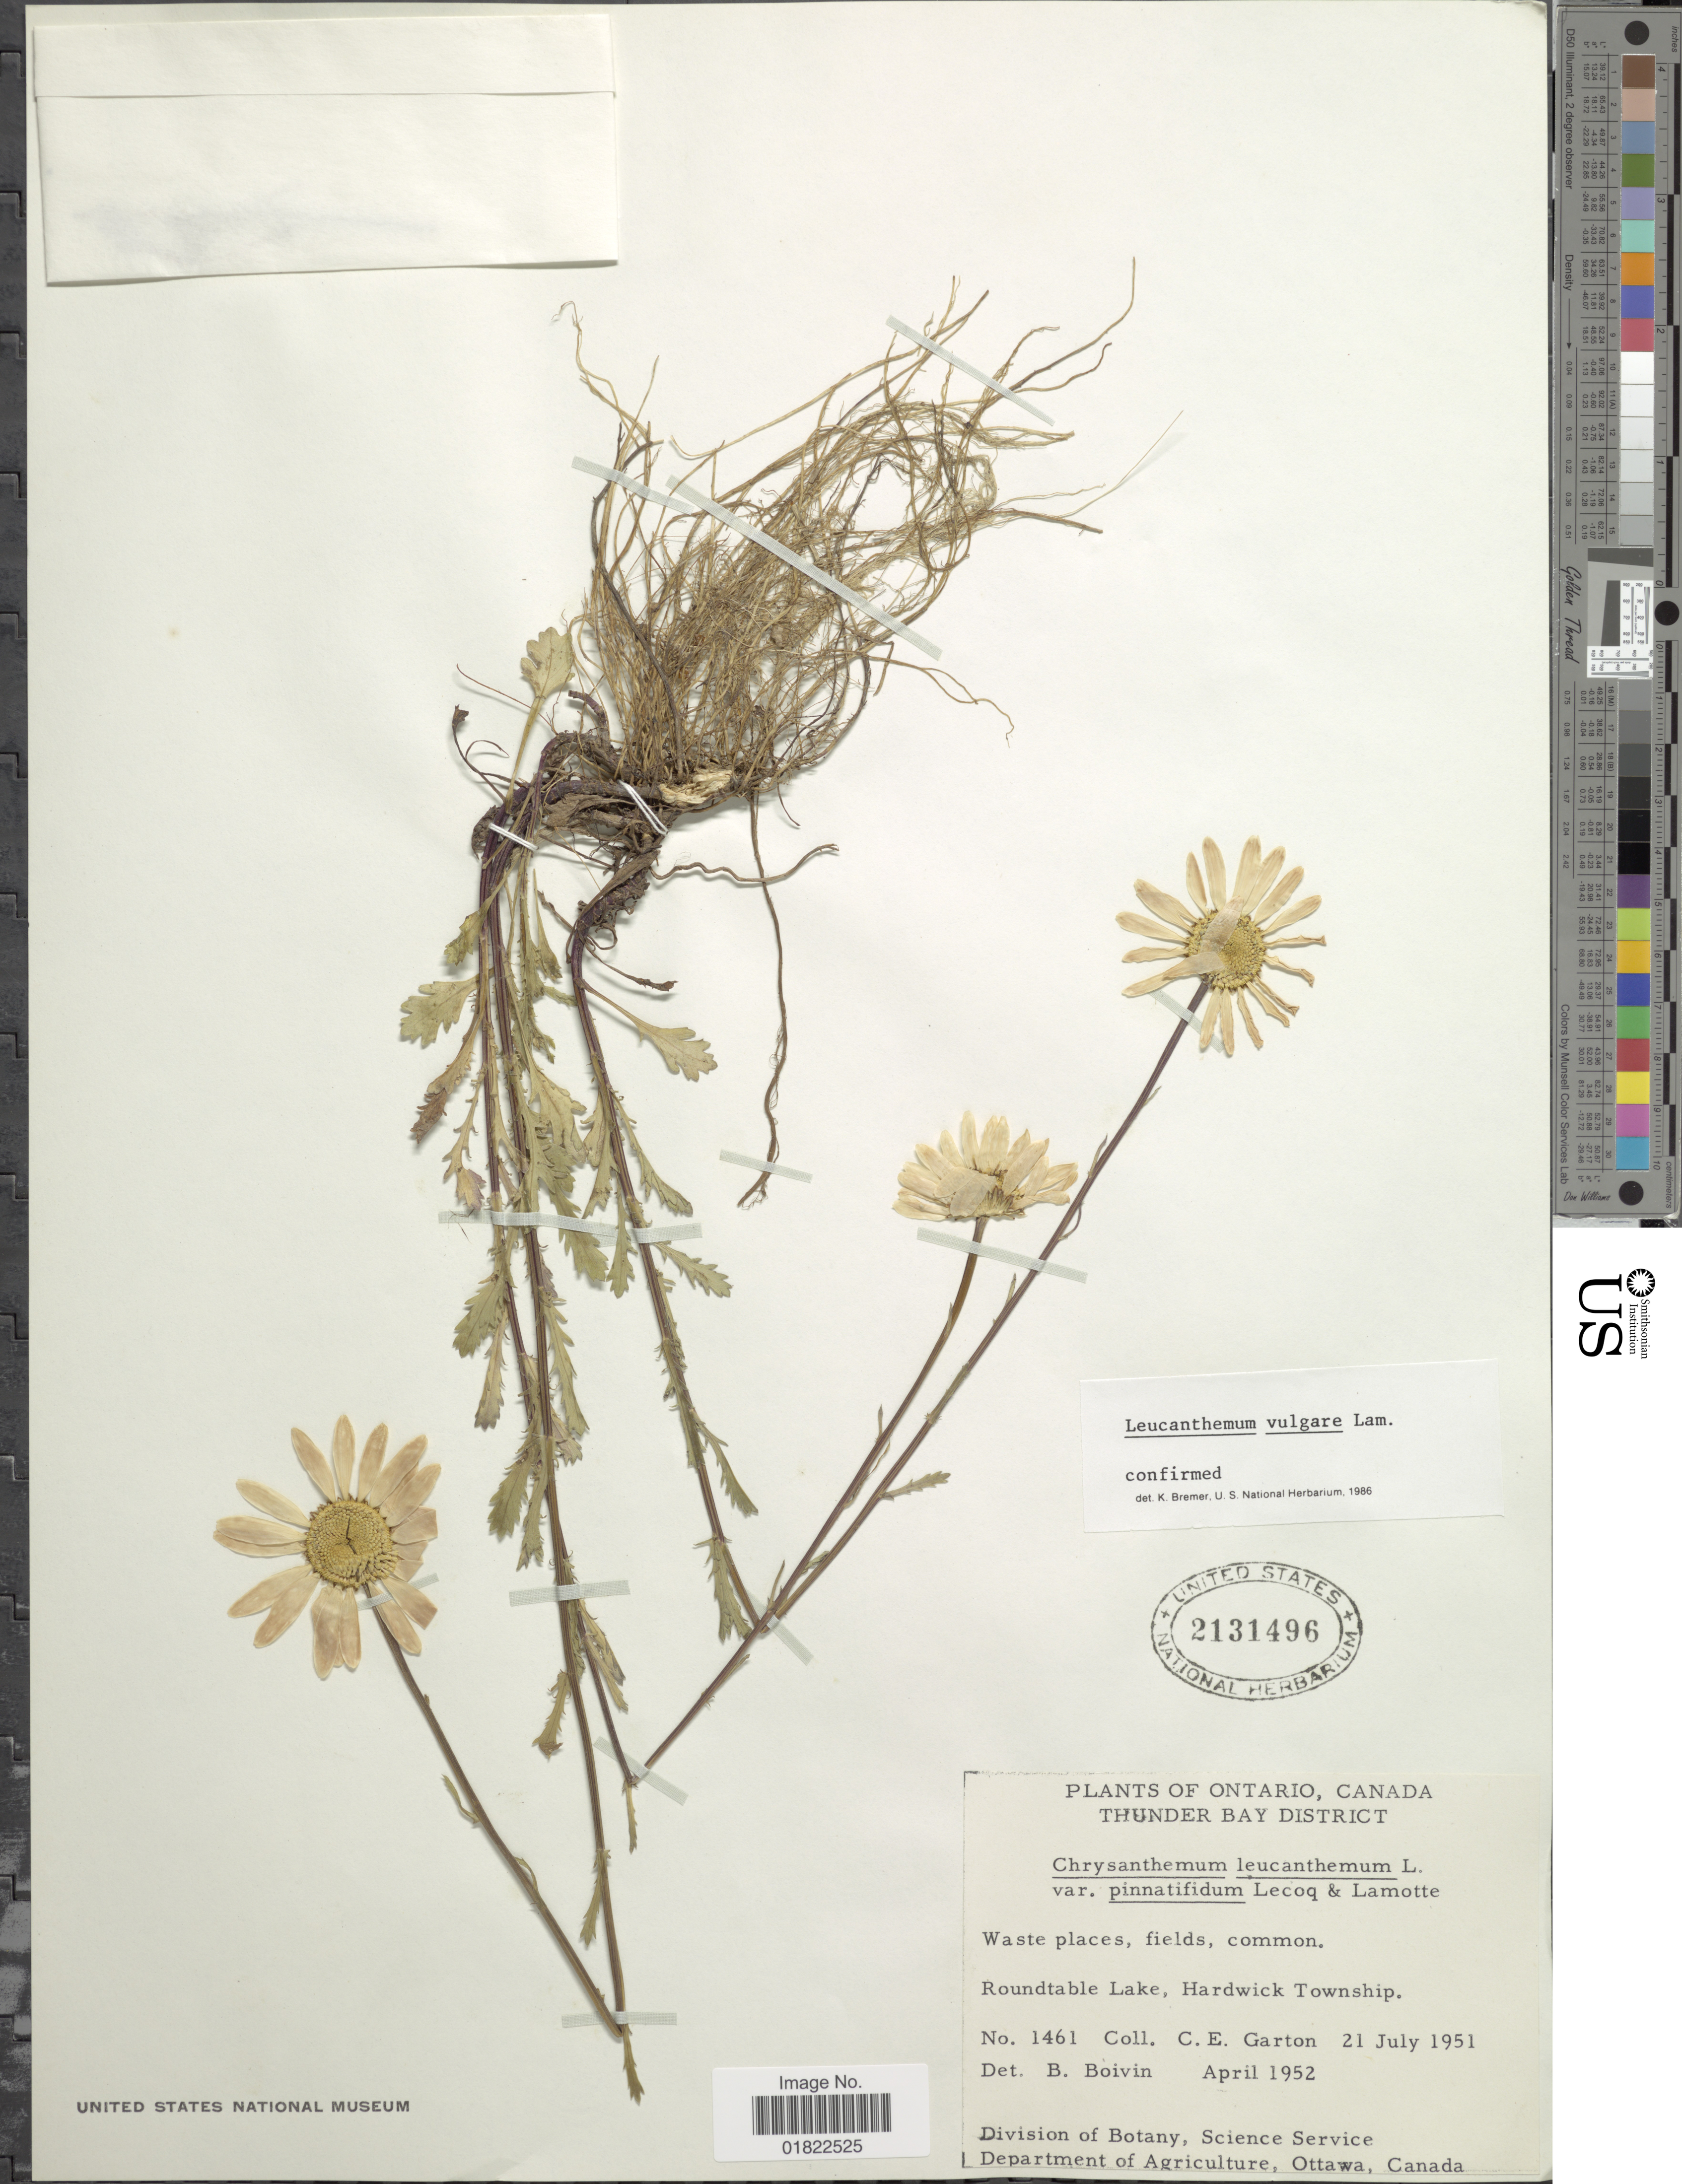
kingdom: Plantae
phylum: Tracheophyta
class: Magnoliopsida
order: Asterales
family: Asteraceae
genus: Leucanthemum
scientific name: Leucanthemum vulgare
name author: Lam.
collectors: C. E. Garton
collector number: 1461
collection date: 1951-07-21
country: Canada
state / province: Ontario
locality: Thunder Bay District, Roundtable Lake, Hardwick Township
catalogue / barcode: US 2131496